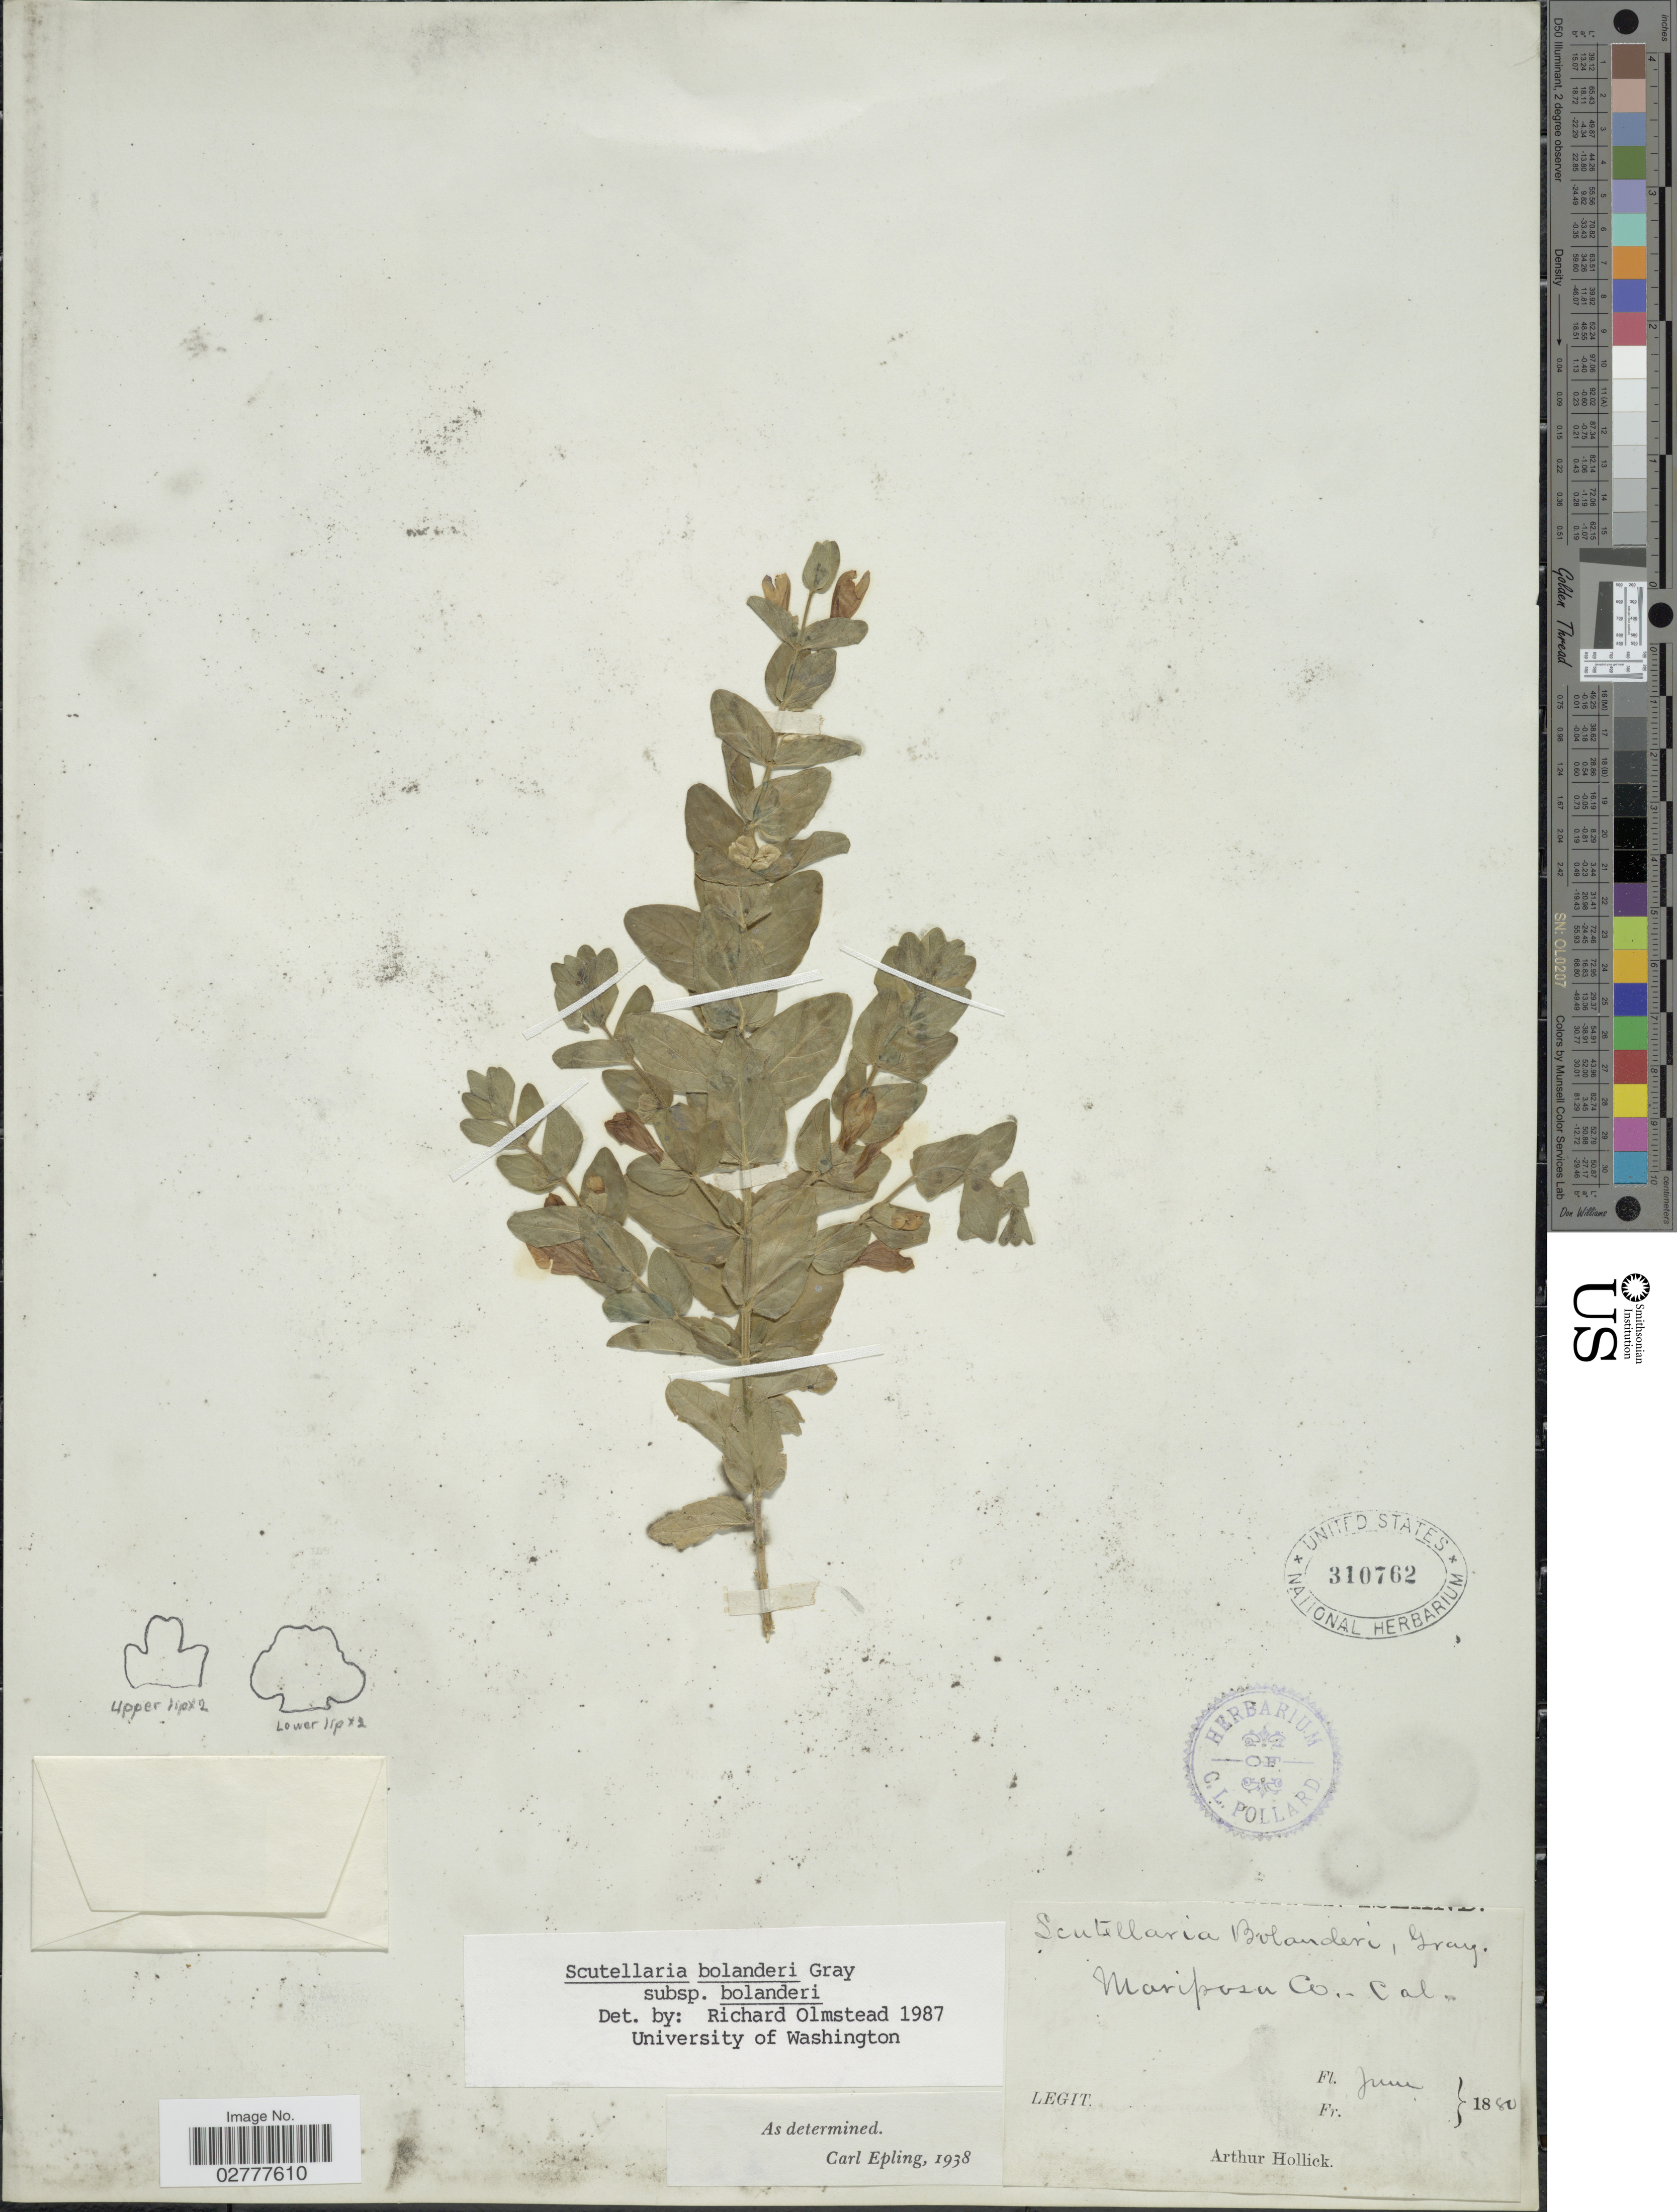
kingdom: Plantae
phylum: Tracheophyta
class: Magnoliopsida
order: Lamiales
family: Lamiaceae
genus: Scutellaria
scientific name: Scutellaria bolanderi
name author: A. Gray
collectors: A. Hollick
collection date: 1880-06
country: United States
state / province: California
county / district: Mariposa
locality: Mariposa Co.-Cal.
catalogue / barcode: US 310762